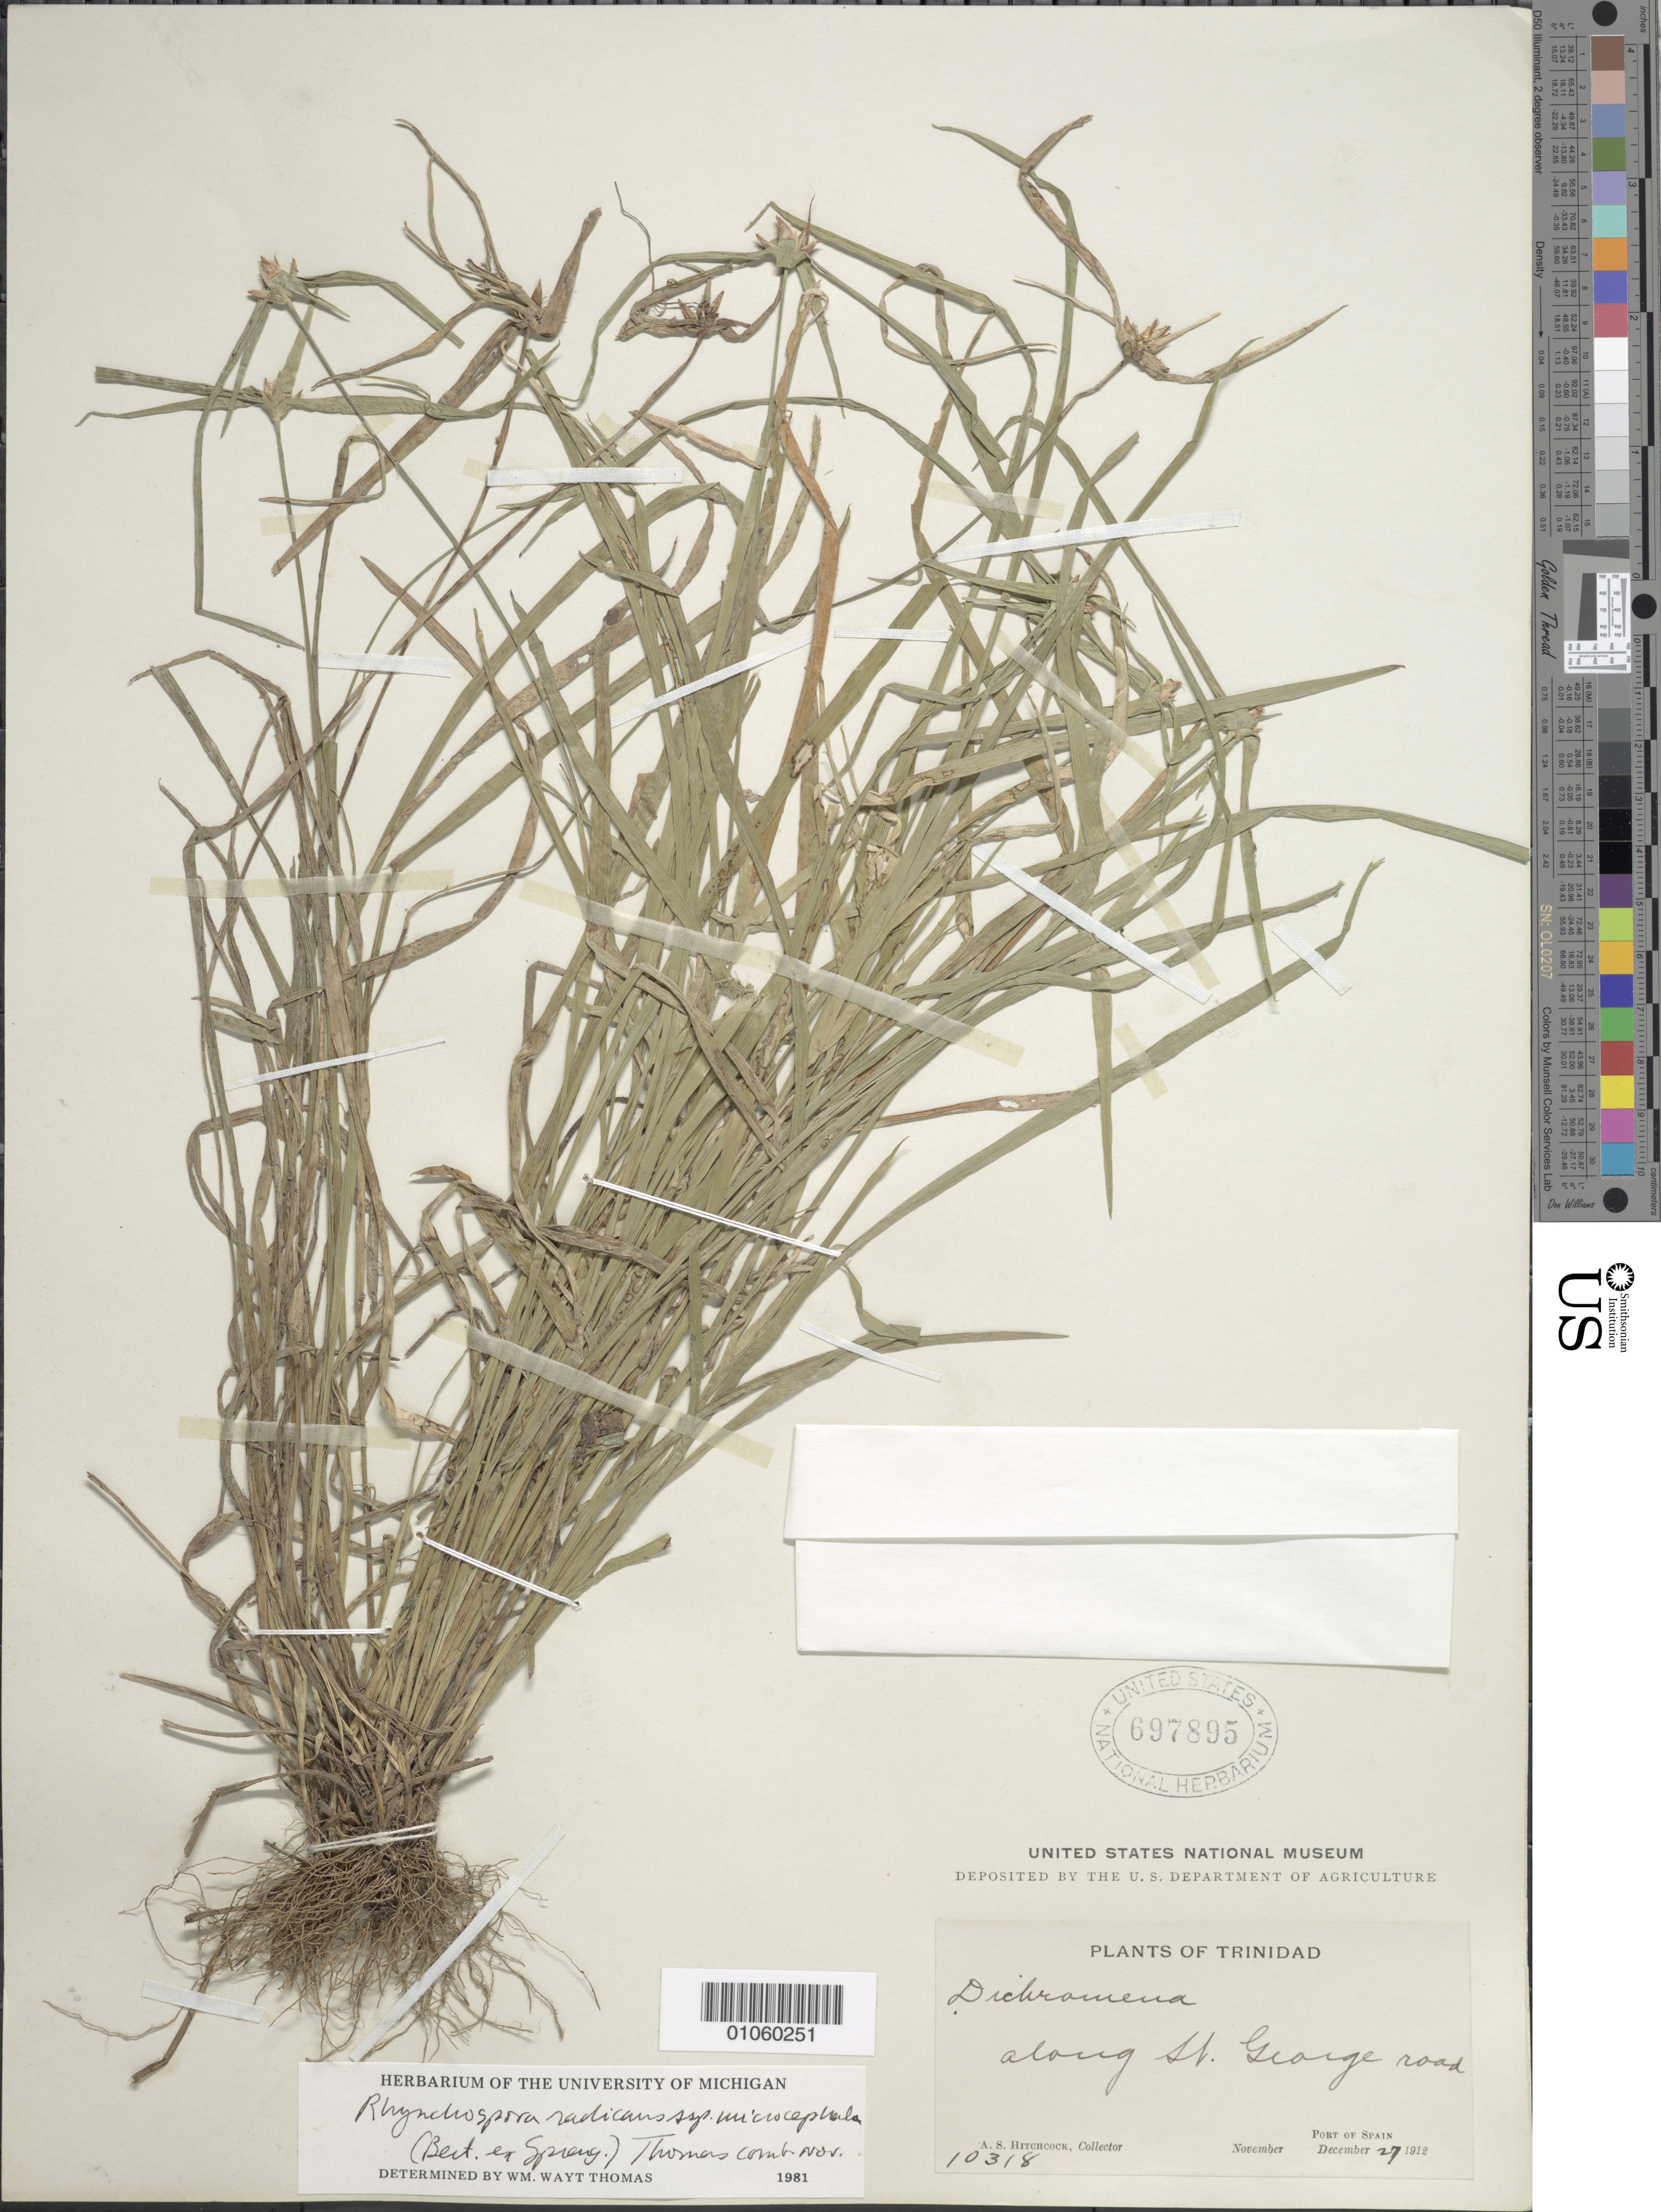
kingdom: Plantae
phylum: Tracheophyta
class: Liliopsida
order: Poales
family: Cyperaceae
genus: Rhynchospora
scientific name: Rhynchospora radicans subsp. microcephala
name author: (Bertero ex Spreng.) W.W. Thomas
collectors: A. S. Hitchcock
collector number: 10318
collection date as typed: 27 Dec 1912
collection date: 1912-12-27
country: Trinidad and Tobago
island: Trinidad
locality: Port of Spain, along St. George road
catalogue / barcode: US 697895